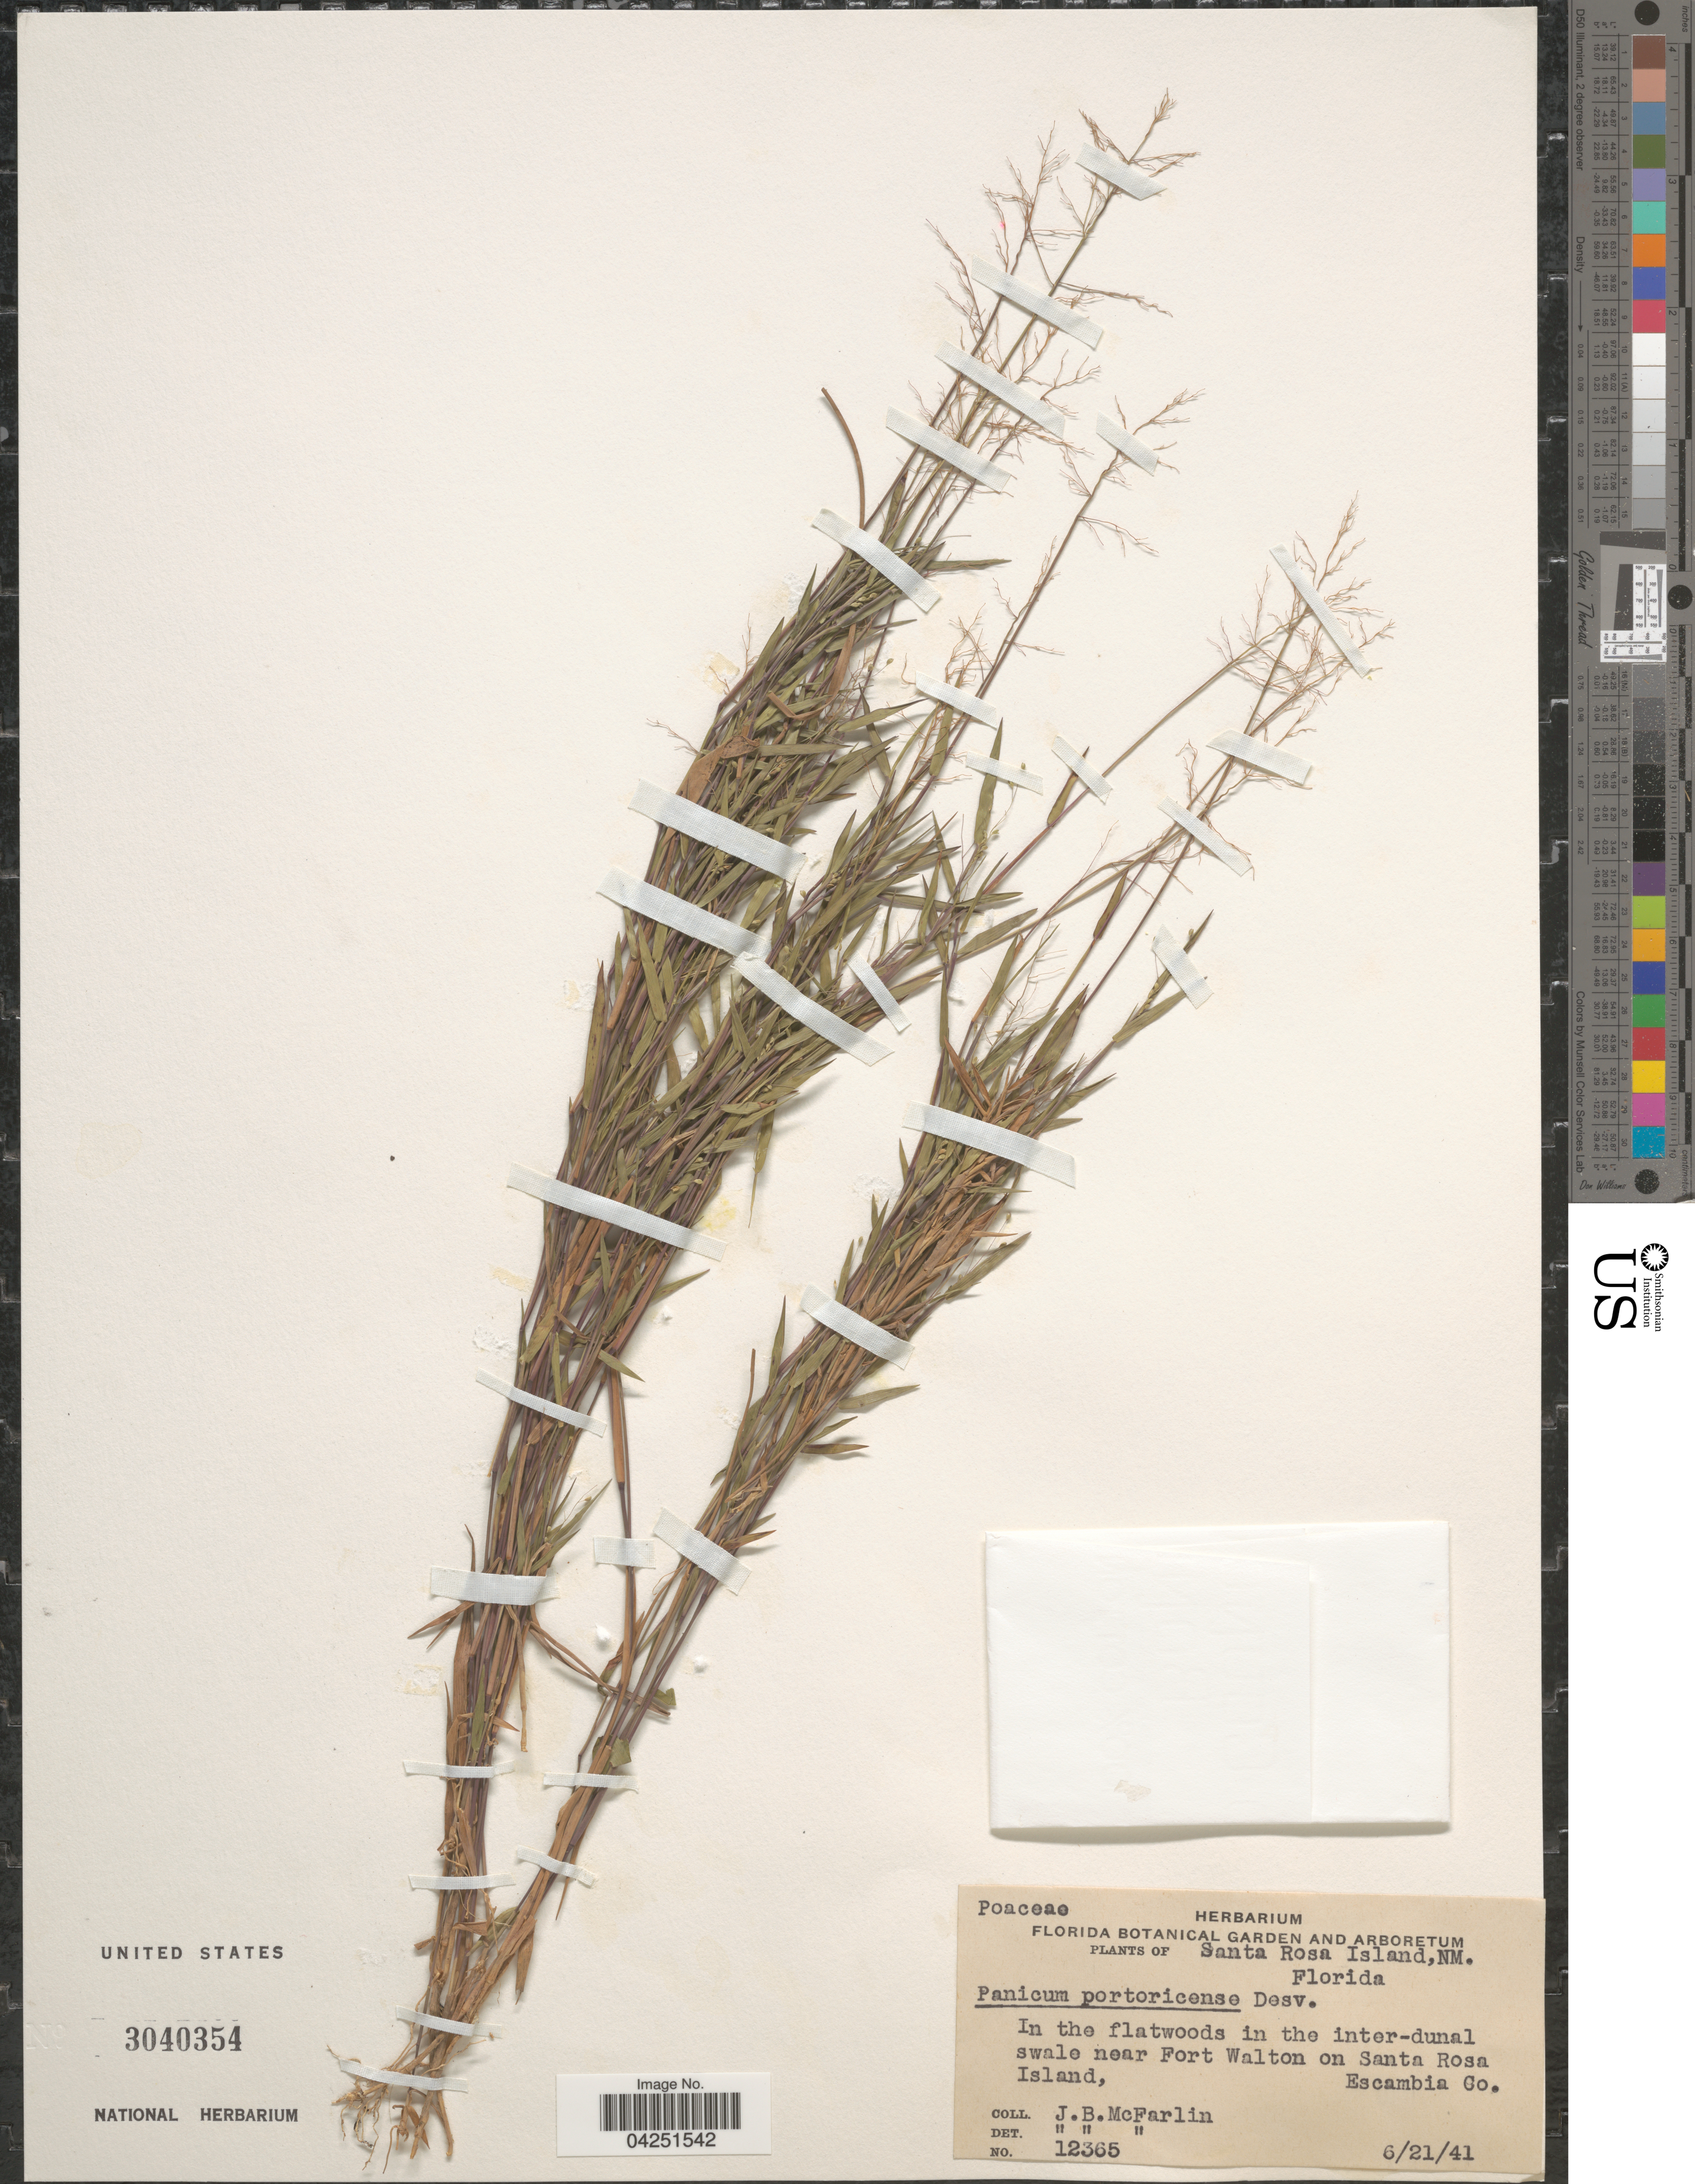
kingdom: Plantae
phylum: Tracheophyta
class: Liliopsida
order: Poales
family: Poaceae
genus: Dichanthelium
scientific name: Dichanthelium acuminatum var. acuminatum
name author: (Sw.) Gould & C.A. Clark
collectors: J. McFarlin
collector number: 12365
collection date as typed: Transcribed d/m/y: 21/6/41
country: United States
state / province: Florida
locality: Santa Rosa Island, NM. In the flatwoods in the inter-dunal swale near Fort Walton on Santa Rosa Island, Escambia Co.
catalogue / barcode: US 3040354